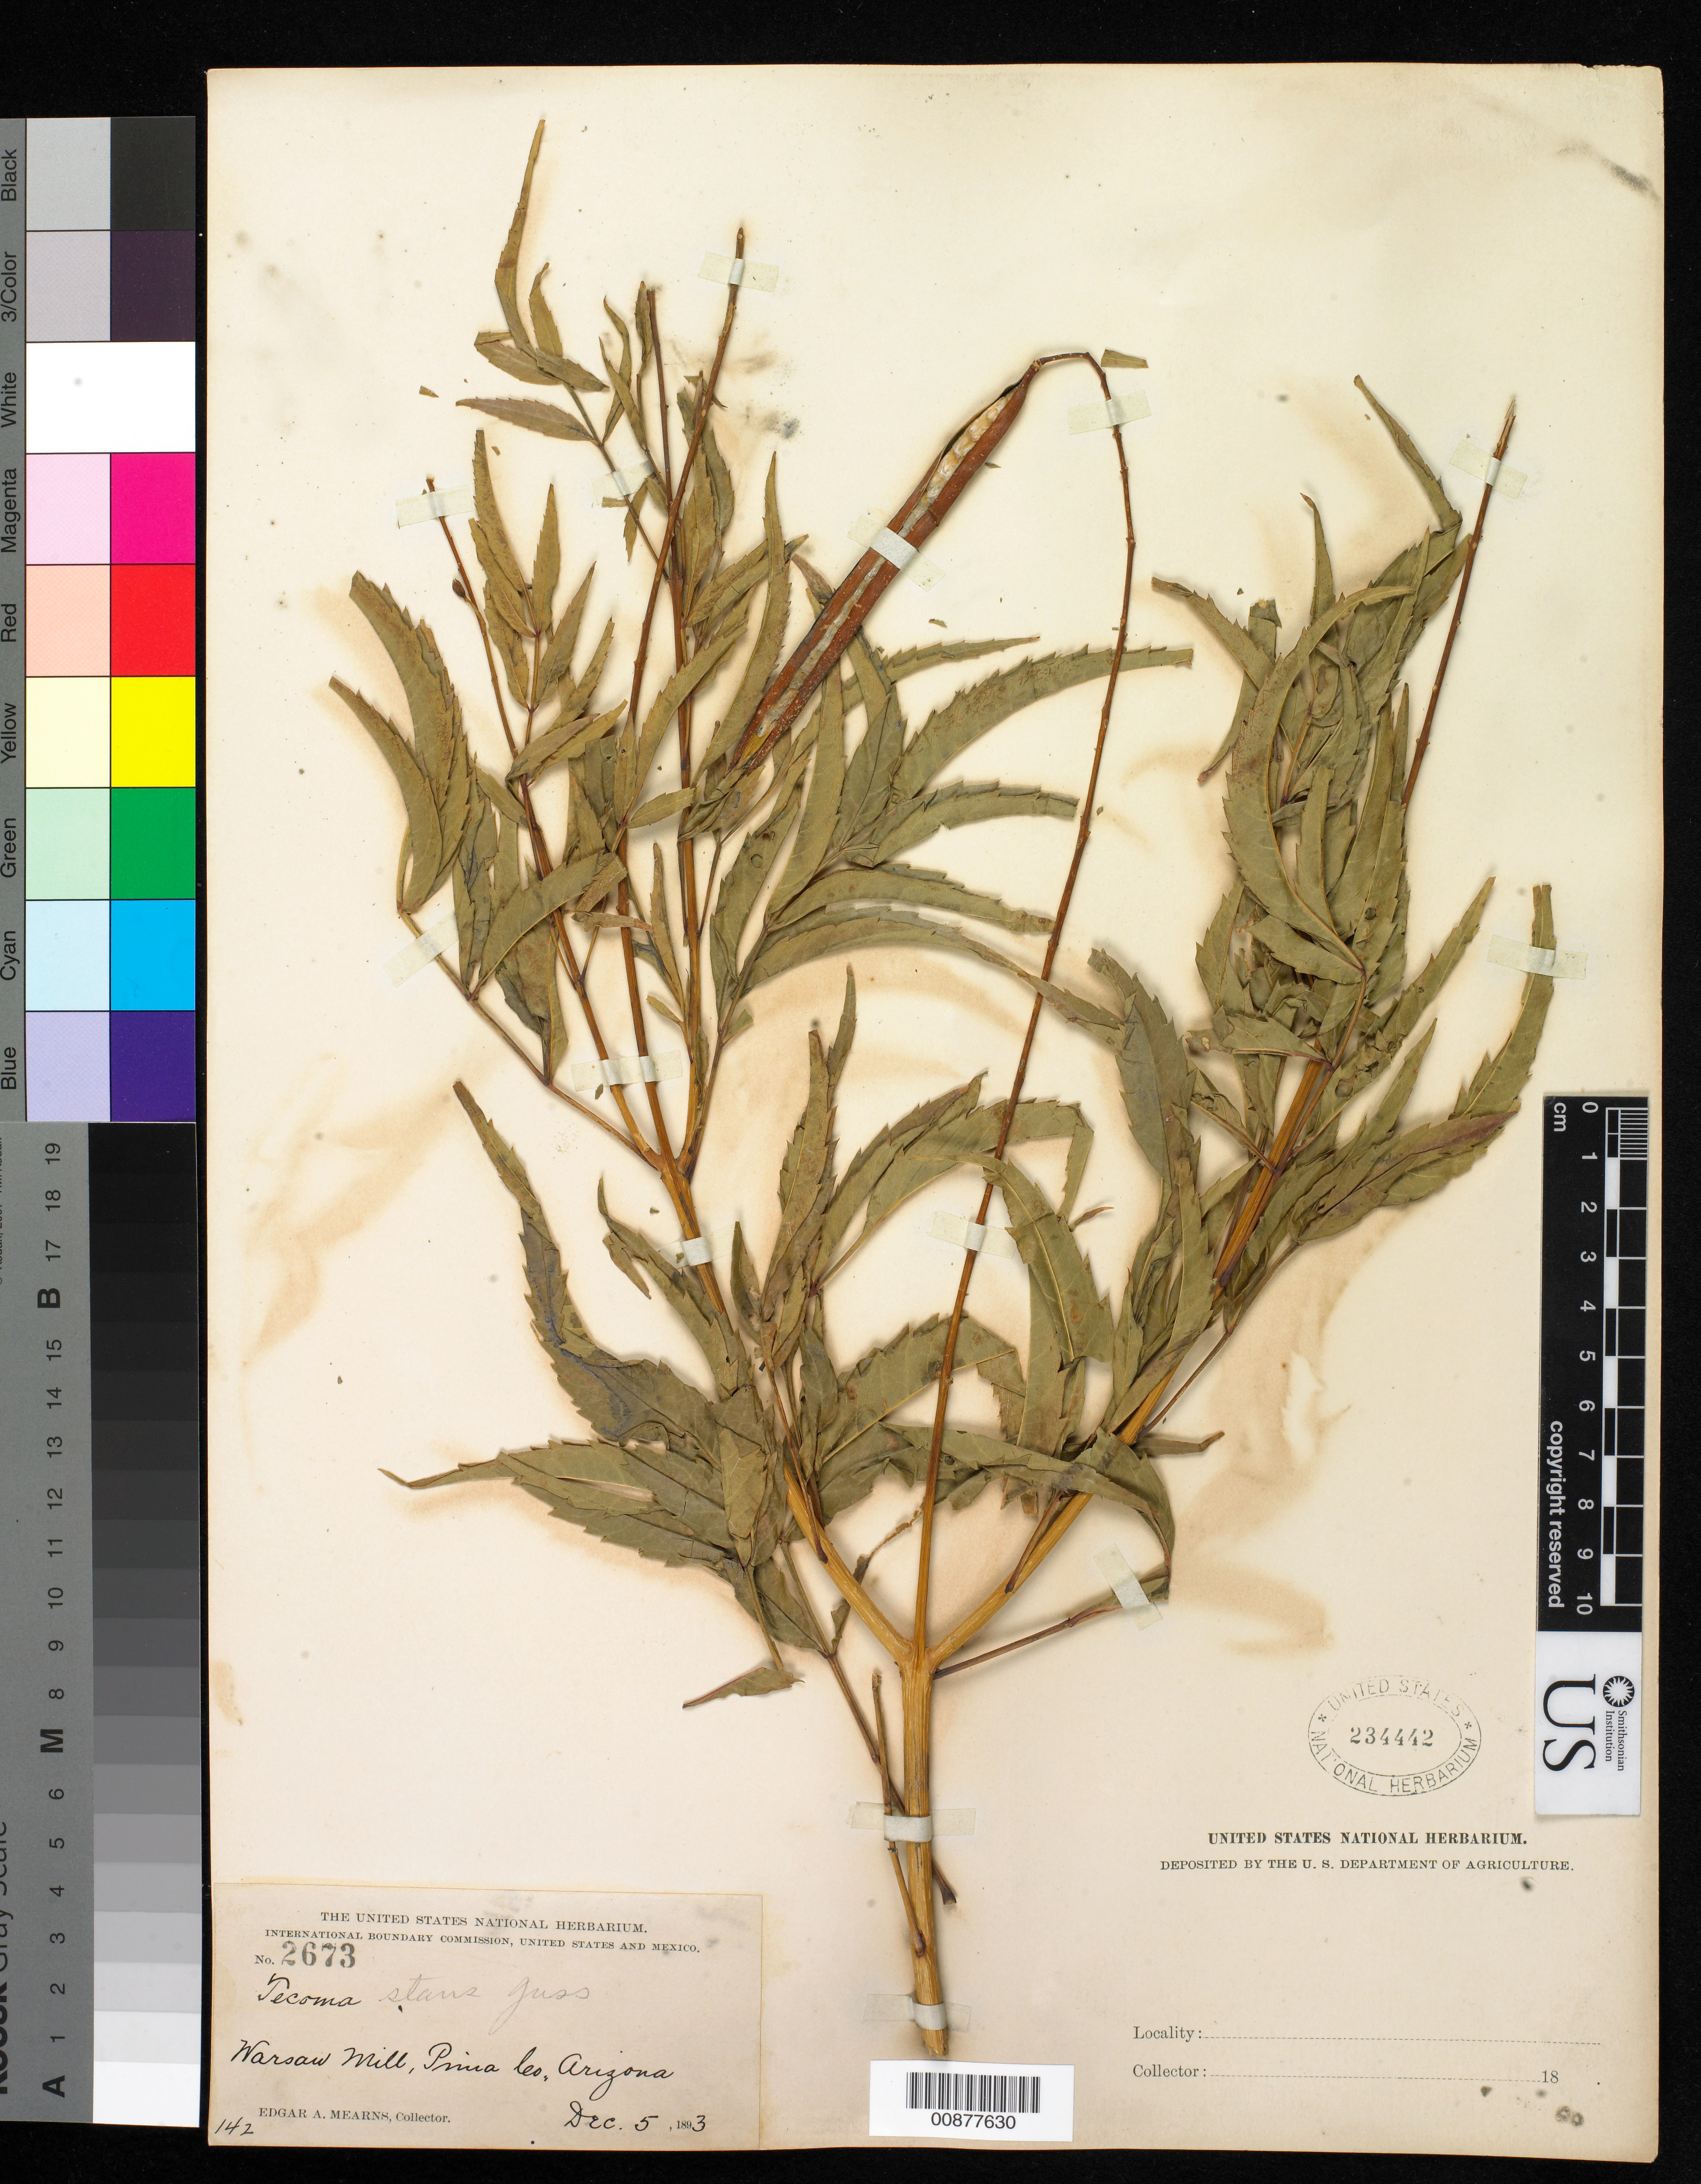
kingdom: Plantae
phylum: Tracheophyta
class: Magnoliopsida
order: Lamiales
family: Bignoniaceae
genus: Tecoma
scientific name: Tecoma stans var. angustata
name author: Rehder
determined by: Strong, M. T., (US), Smithsonian Institution - National Museum of Natural History (UNITED STATES)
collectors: E. A. Mearns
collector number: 2673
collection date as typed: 05 Dec 1893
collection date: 1893-12-05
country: United States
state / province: Arizona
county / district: Pima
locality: Warsow Mill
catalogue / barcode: US 234442